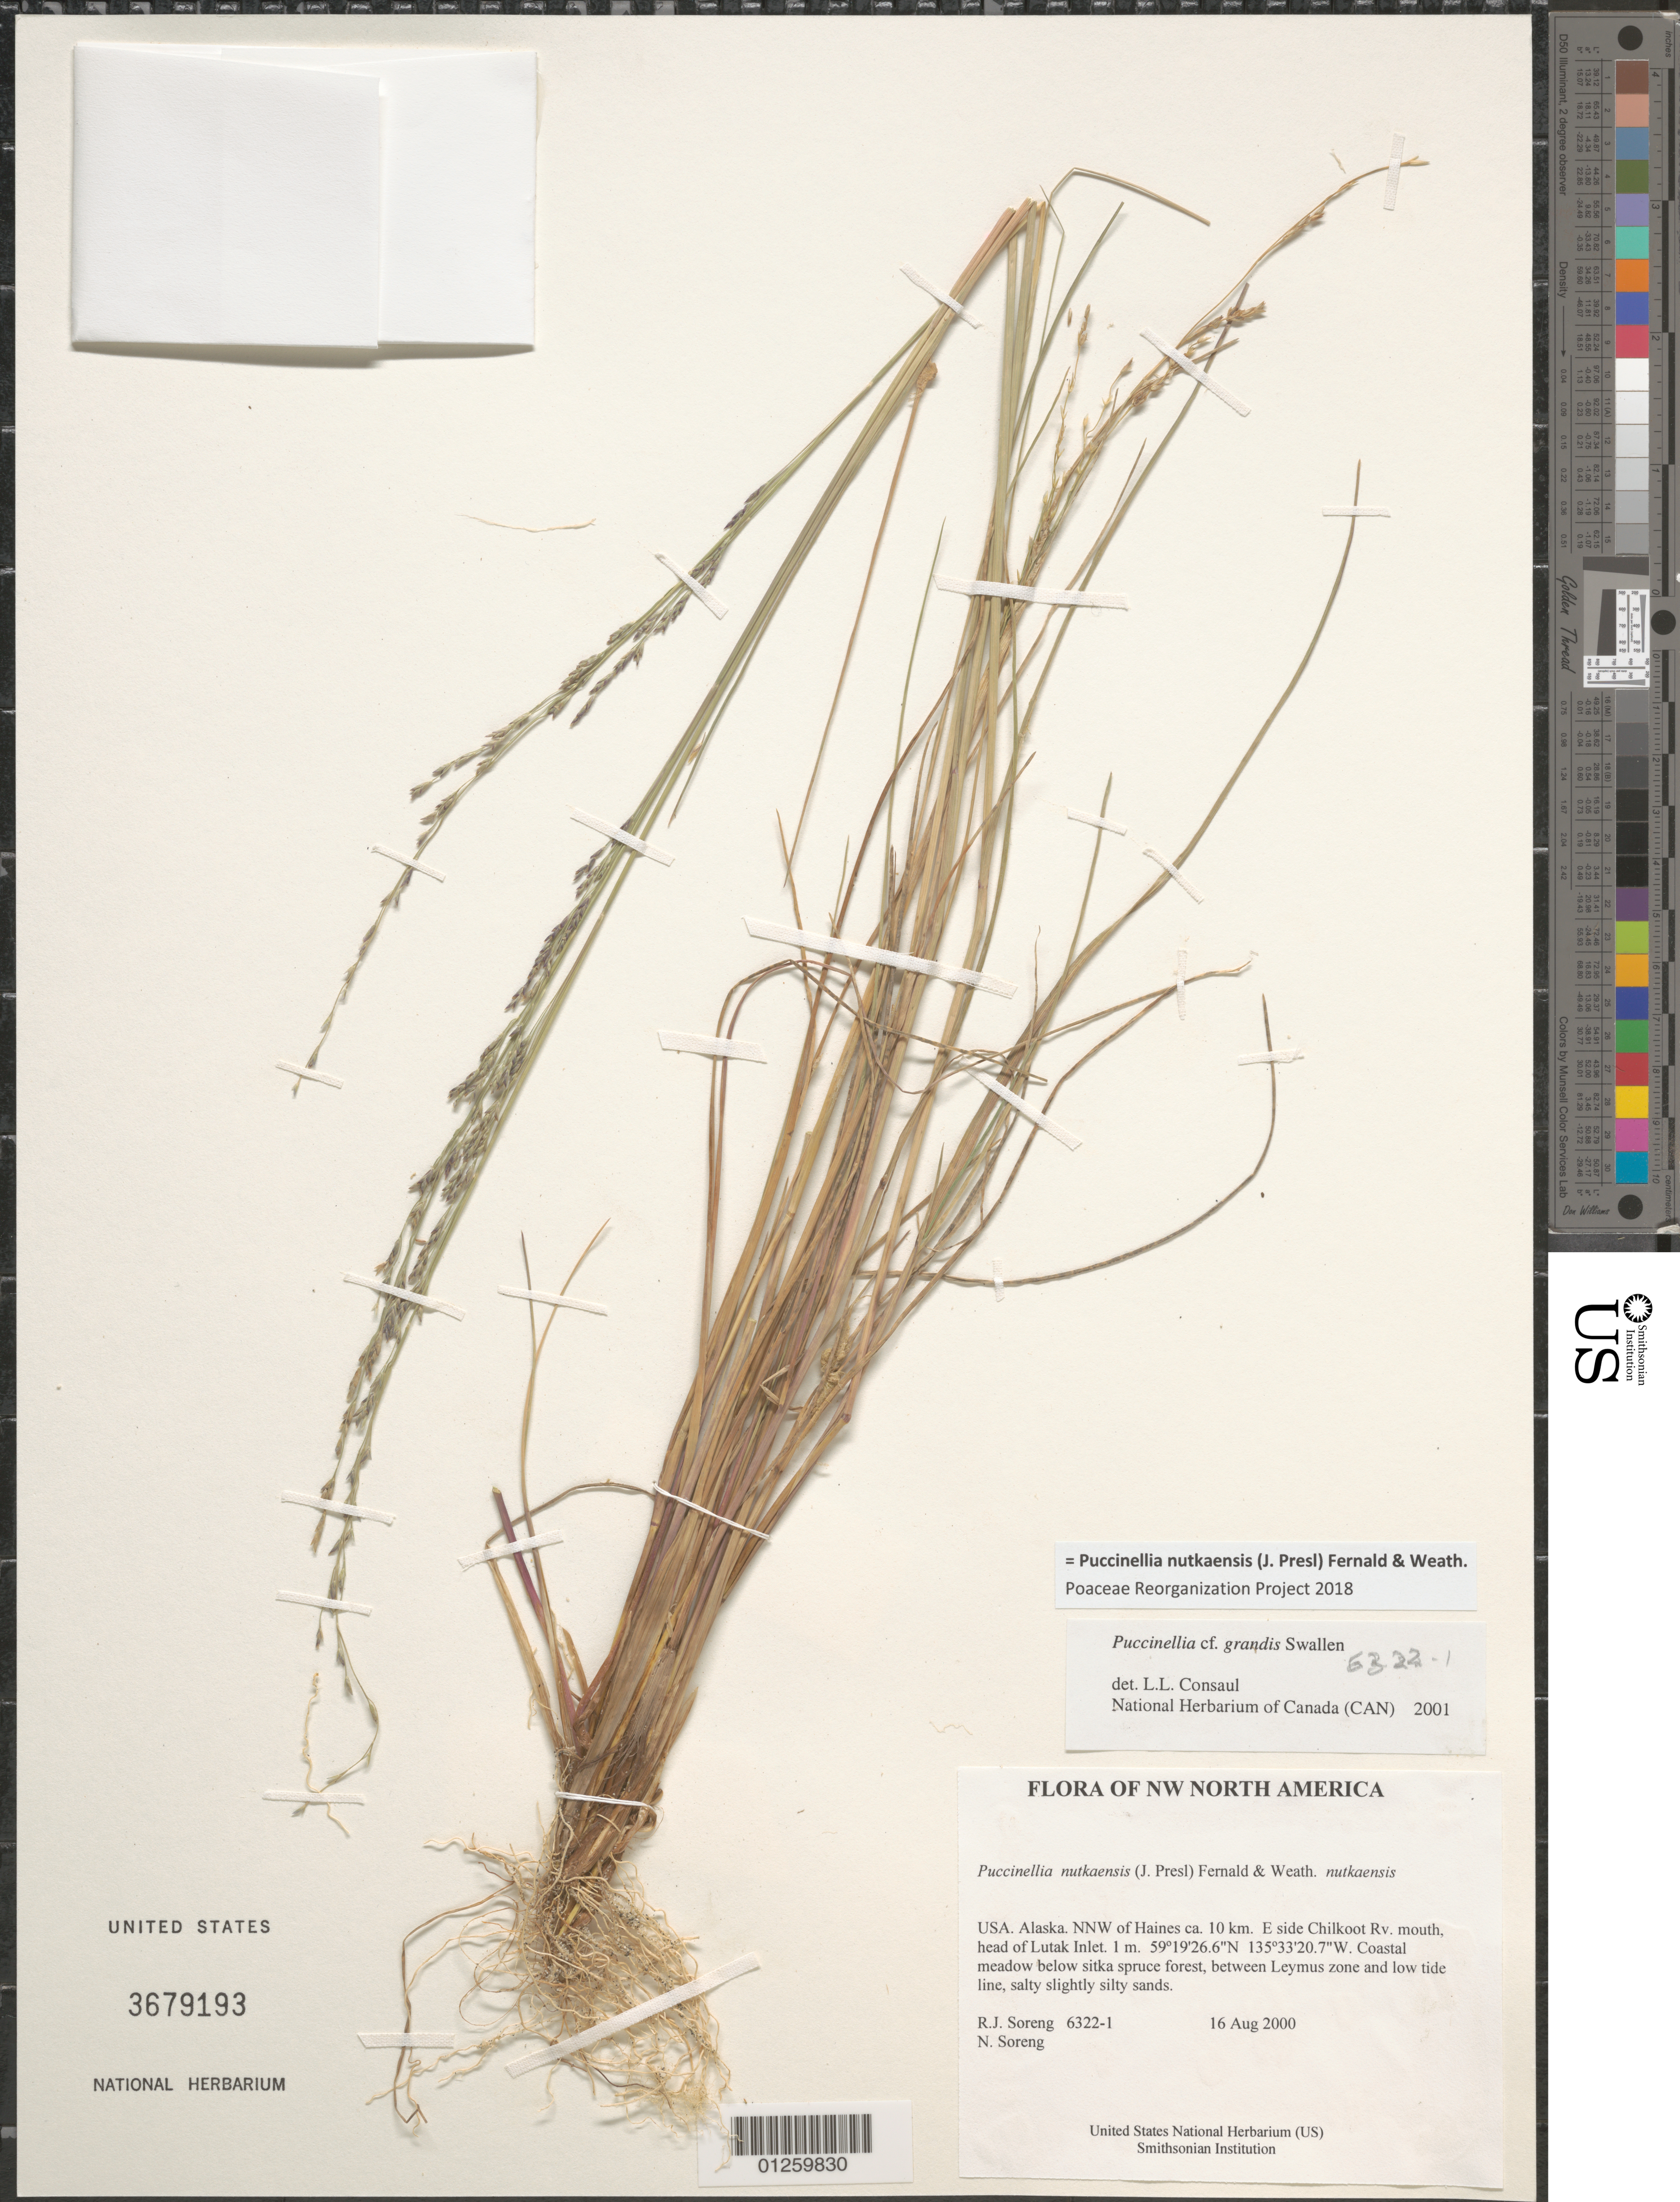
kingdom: Plantae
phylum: Tracheophyta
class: Liliopsida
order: Poales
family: Poaceae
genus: Puccinellia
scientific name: Puccinellia nutkaensis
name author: (J. Presl) Fernald & Weath.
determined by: Poaceae Reorganization Project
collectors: R. J. Soreng & N. L. Soreng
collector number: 6322-1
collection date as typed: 16 Aug 2000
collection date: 2000-08-16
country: United States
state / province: Alaska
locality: NNW of Haines ca. 10 km E side Chilkoot Rv. mouth, head of Lutak Inlet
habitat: Coastal meadow below sitka spruce forest, between Leymus zone and low tide line, salty slightly silty sands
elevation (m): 1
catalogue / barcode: US 3679193